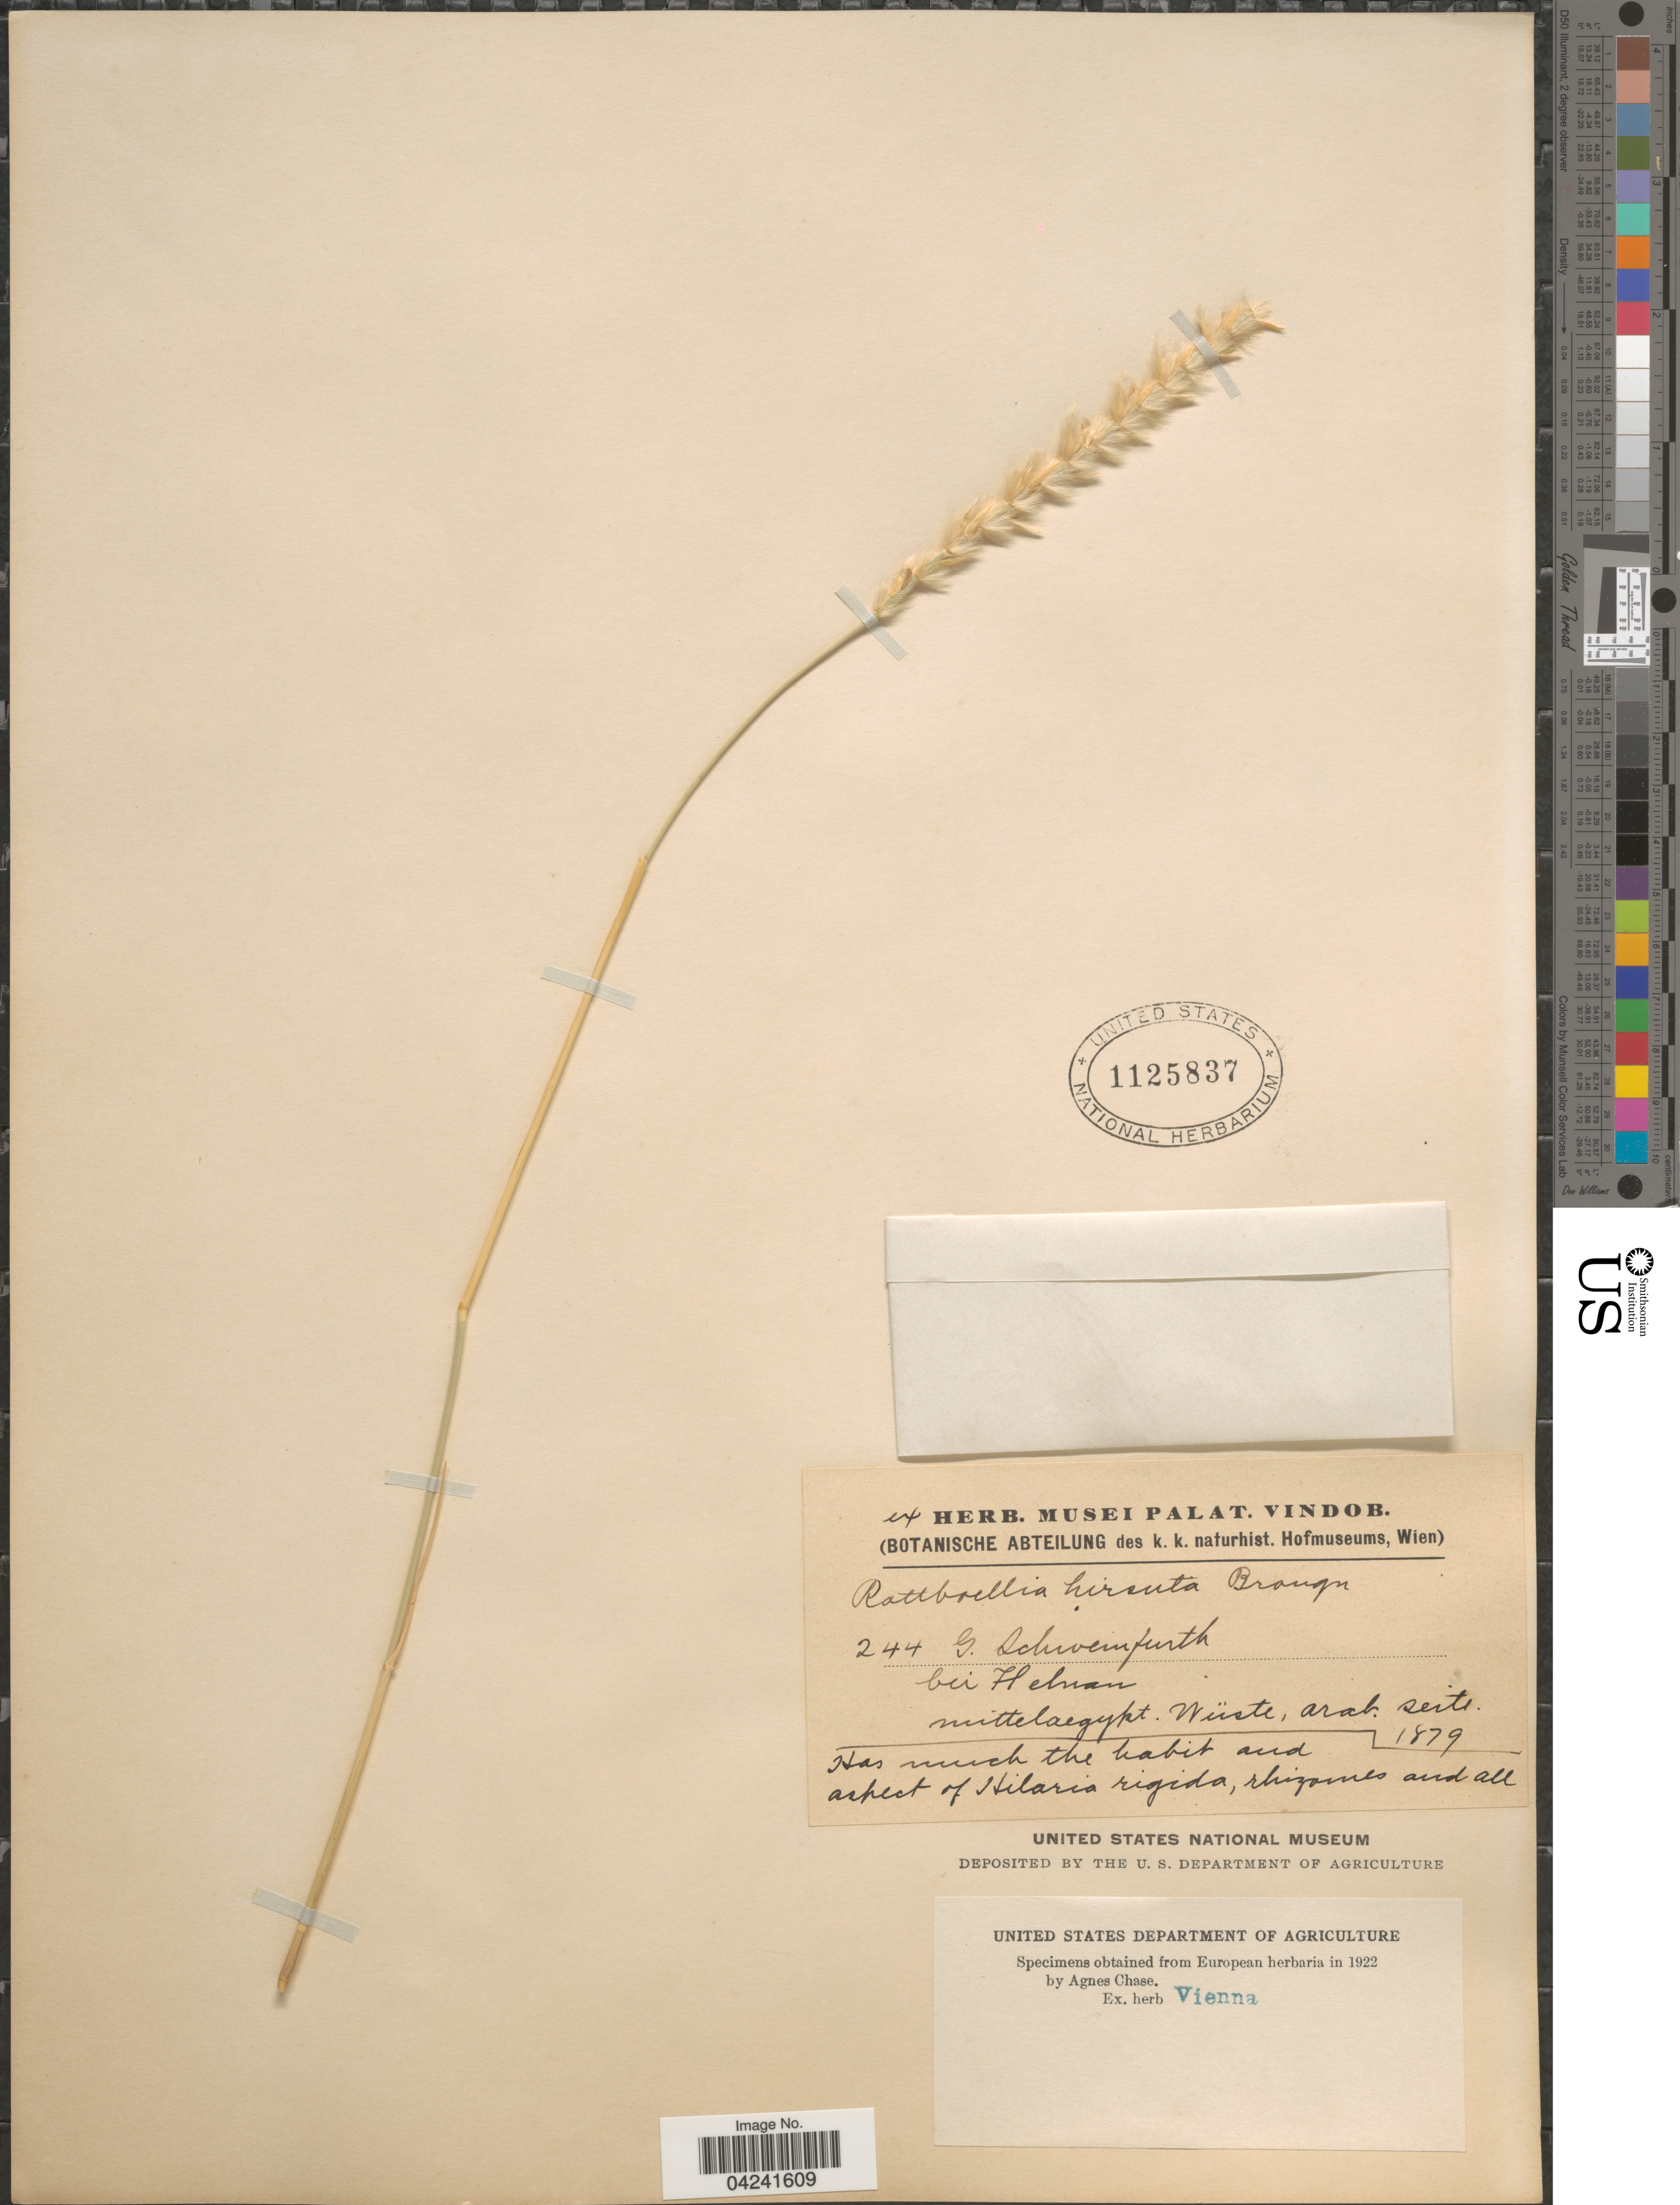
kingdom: Plantae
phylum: Tracheophyta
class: Liliopsida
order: Poales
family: Poaceae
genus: Lasiurus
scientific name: Lasiurus scindicus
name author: Henr.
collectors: G. A. Schweinfurth (herbarium)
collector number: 244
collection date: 1879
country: Egypt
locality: Bei Helnan mittelaegypt. Wüste, arab. seite.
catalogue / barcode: US 1125837